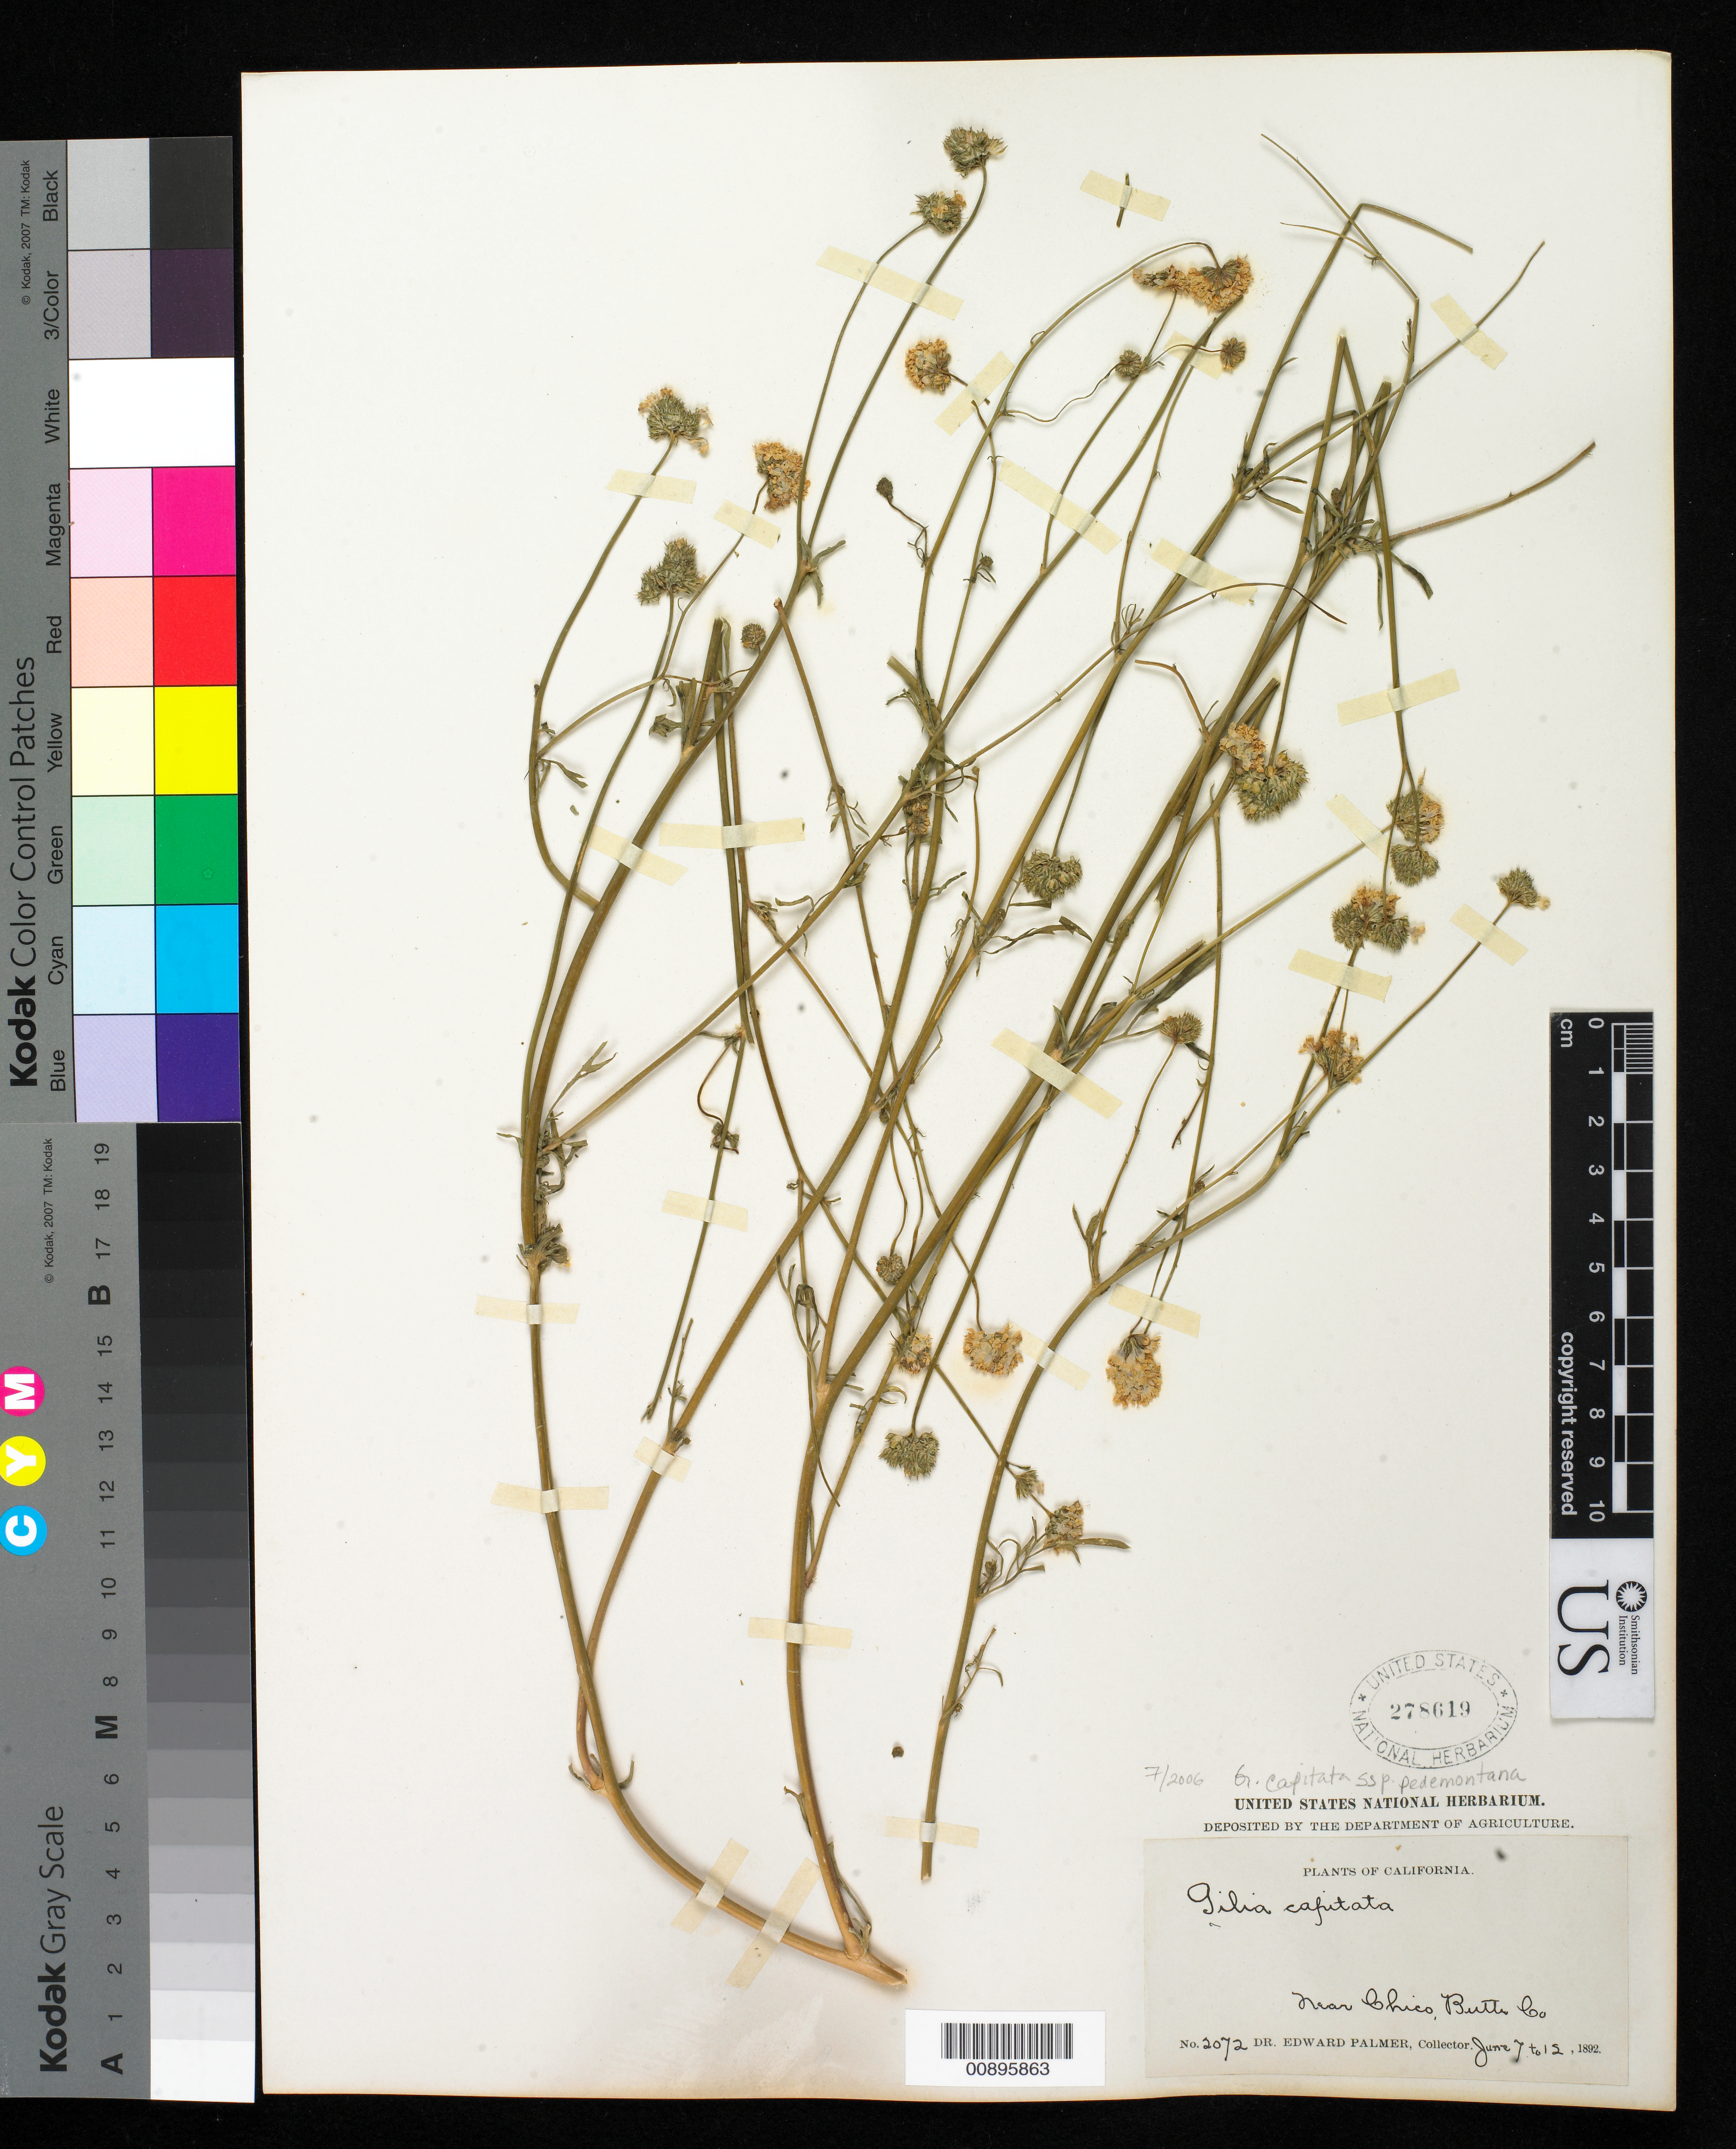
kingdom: Plantae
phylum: Tracheophyta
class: Magnoliopsida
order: Ericales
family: Polemoniaceae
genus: Gilia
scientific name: Gilia capitata subsp. pedemontana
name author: V.E. Grant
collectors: E. Palmer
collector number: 2072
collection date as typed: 07 Jun 1892 to 12 Jun 1892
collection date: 1892-06-07/1892-06-12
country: United States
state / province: California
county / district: Butte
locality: Near Chico, Butte County, California.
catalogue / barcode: US 278619